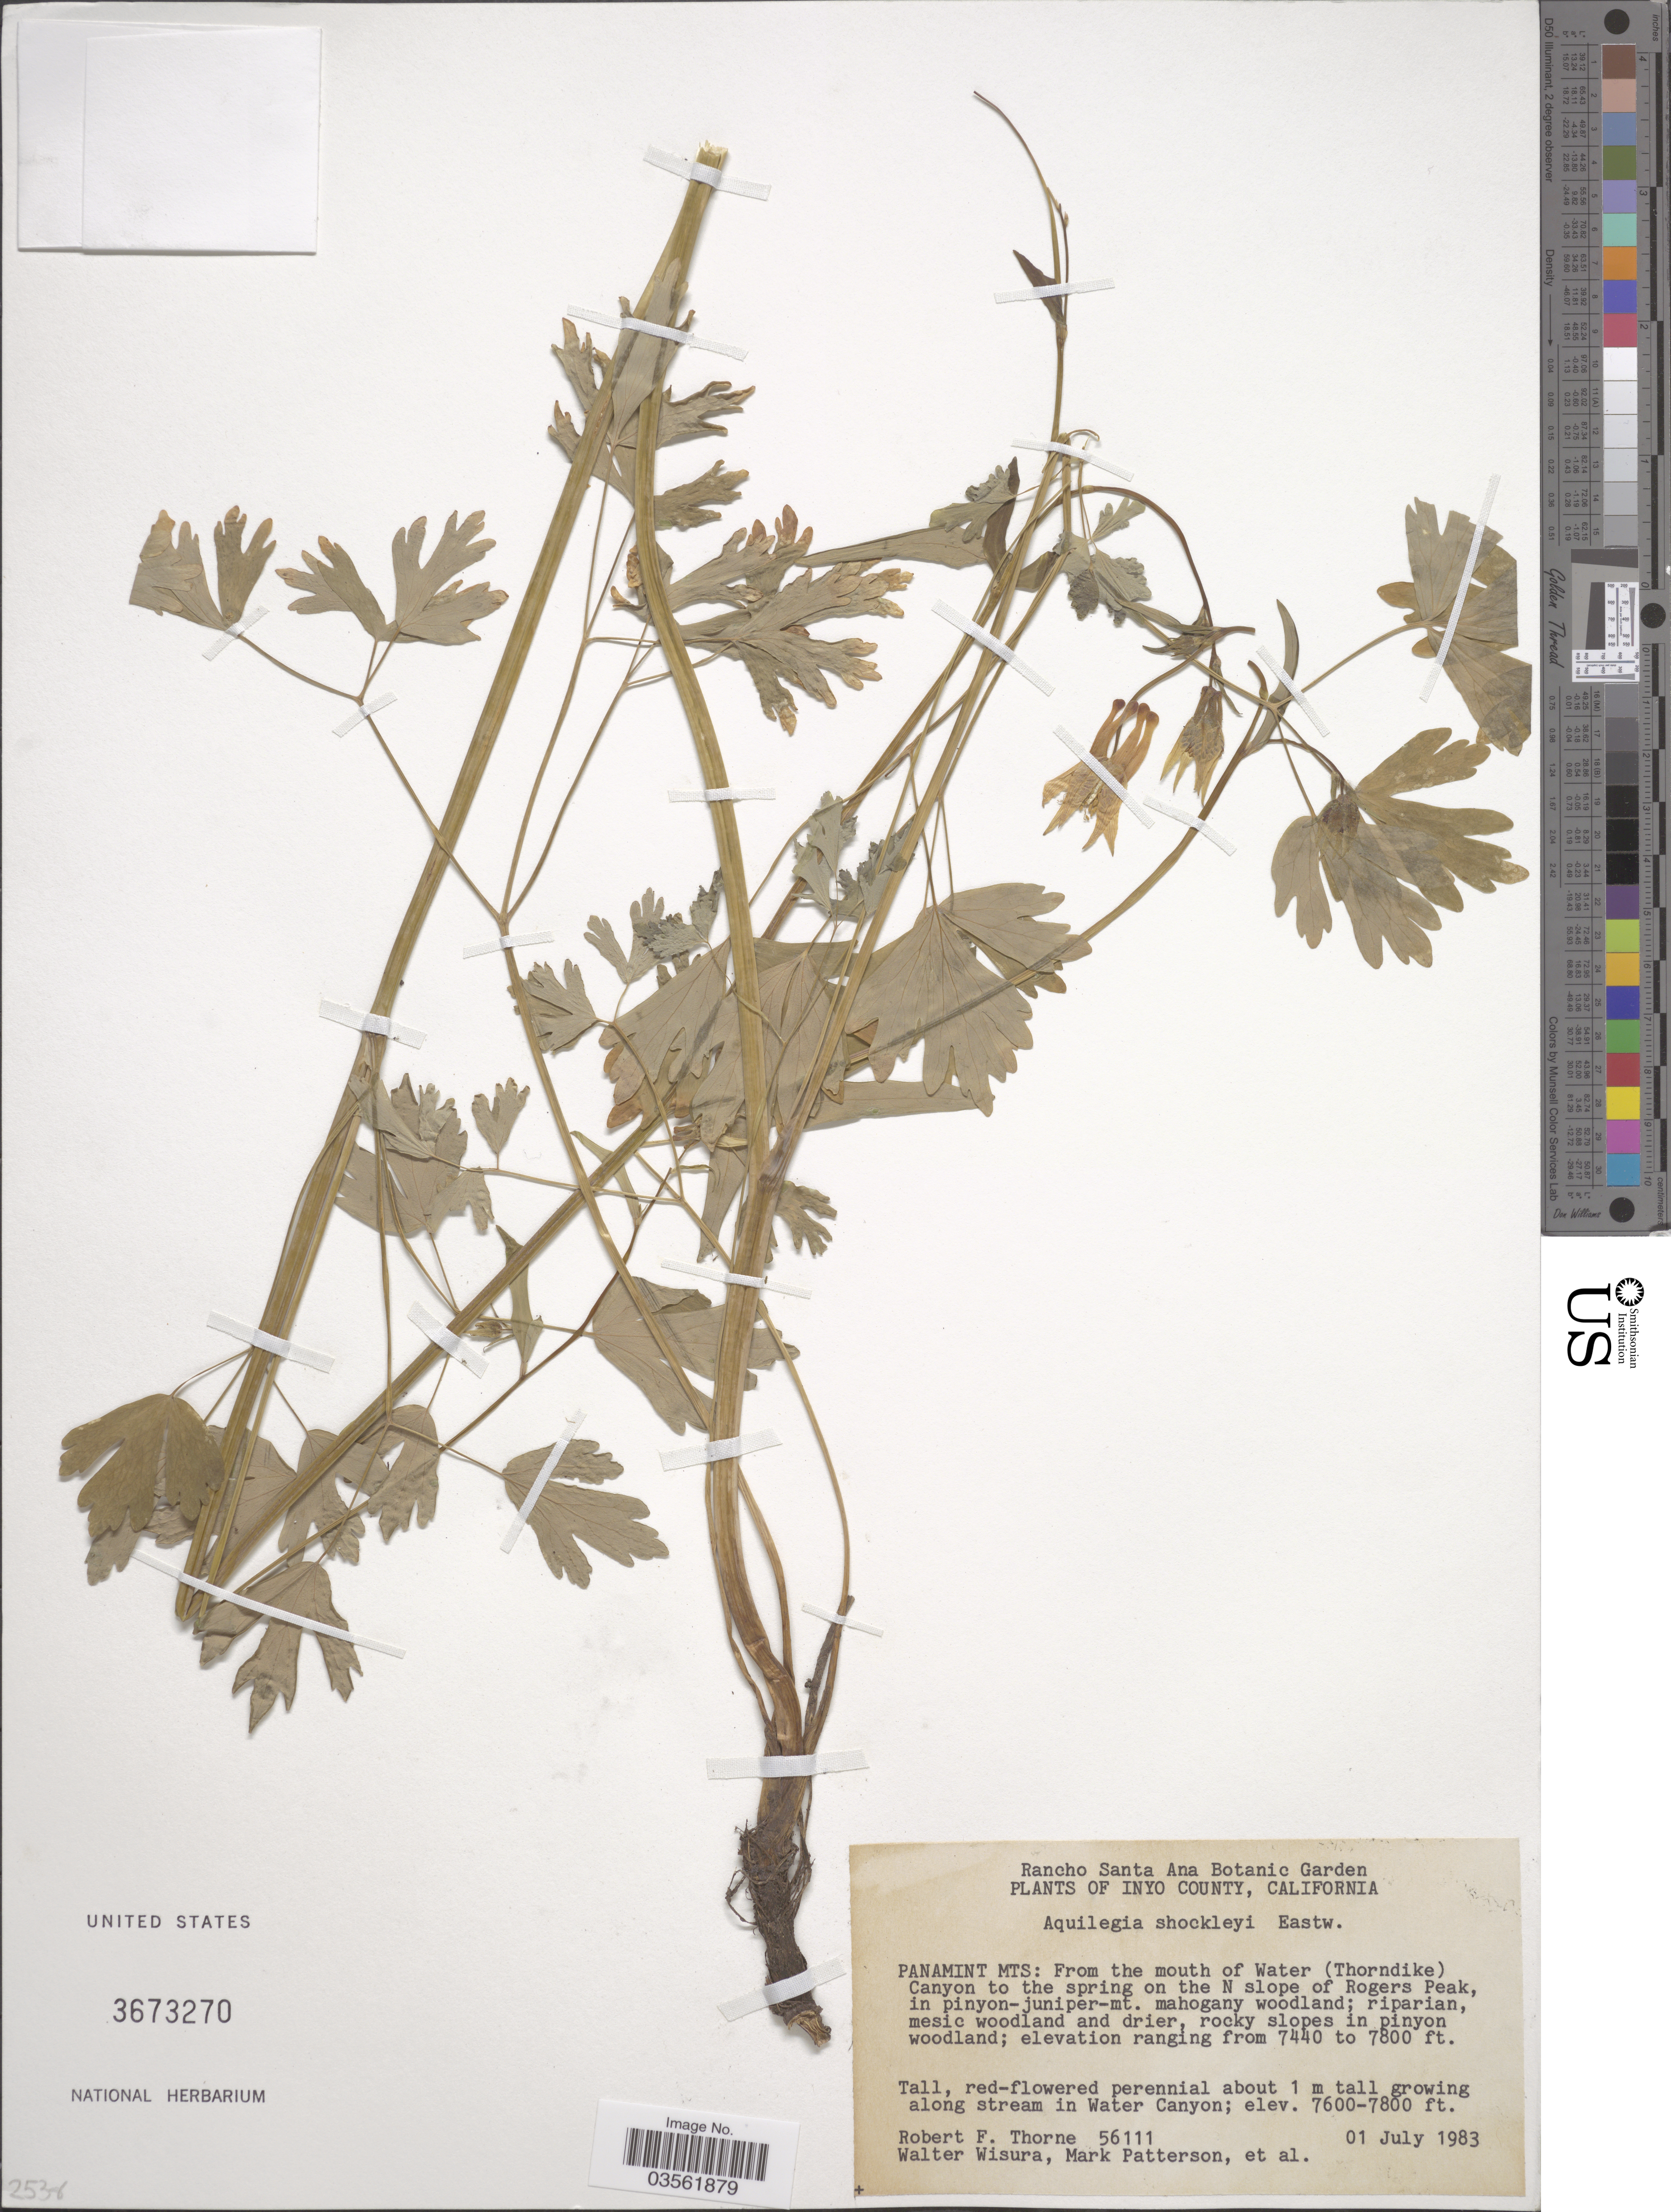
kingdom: Plantae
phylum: Tracheophyta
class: Magnoliopsida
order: Ranunculales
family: Ranunculaceae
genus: Aquilegia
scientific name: Aquilegia shockleyi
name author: Eastw.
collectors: R. F. Thorne, W. Wisura, M. Patterson & et al.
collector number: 56111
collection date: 1983-07-01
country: United States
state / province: California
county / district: Inyo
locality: Inyo County. Panamint Mts: From the mouth of Water (Thorndike) Canyon to the spring on the N slope of Rogers Peak, in pinyon-juniper-mt. Growing along stream in Water Canyon.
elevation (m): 2316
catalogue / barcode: US 3673270